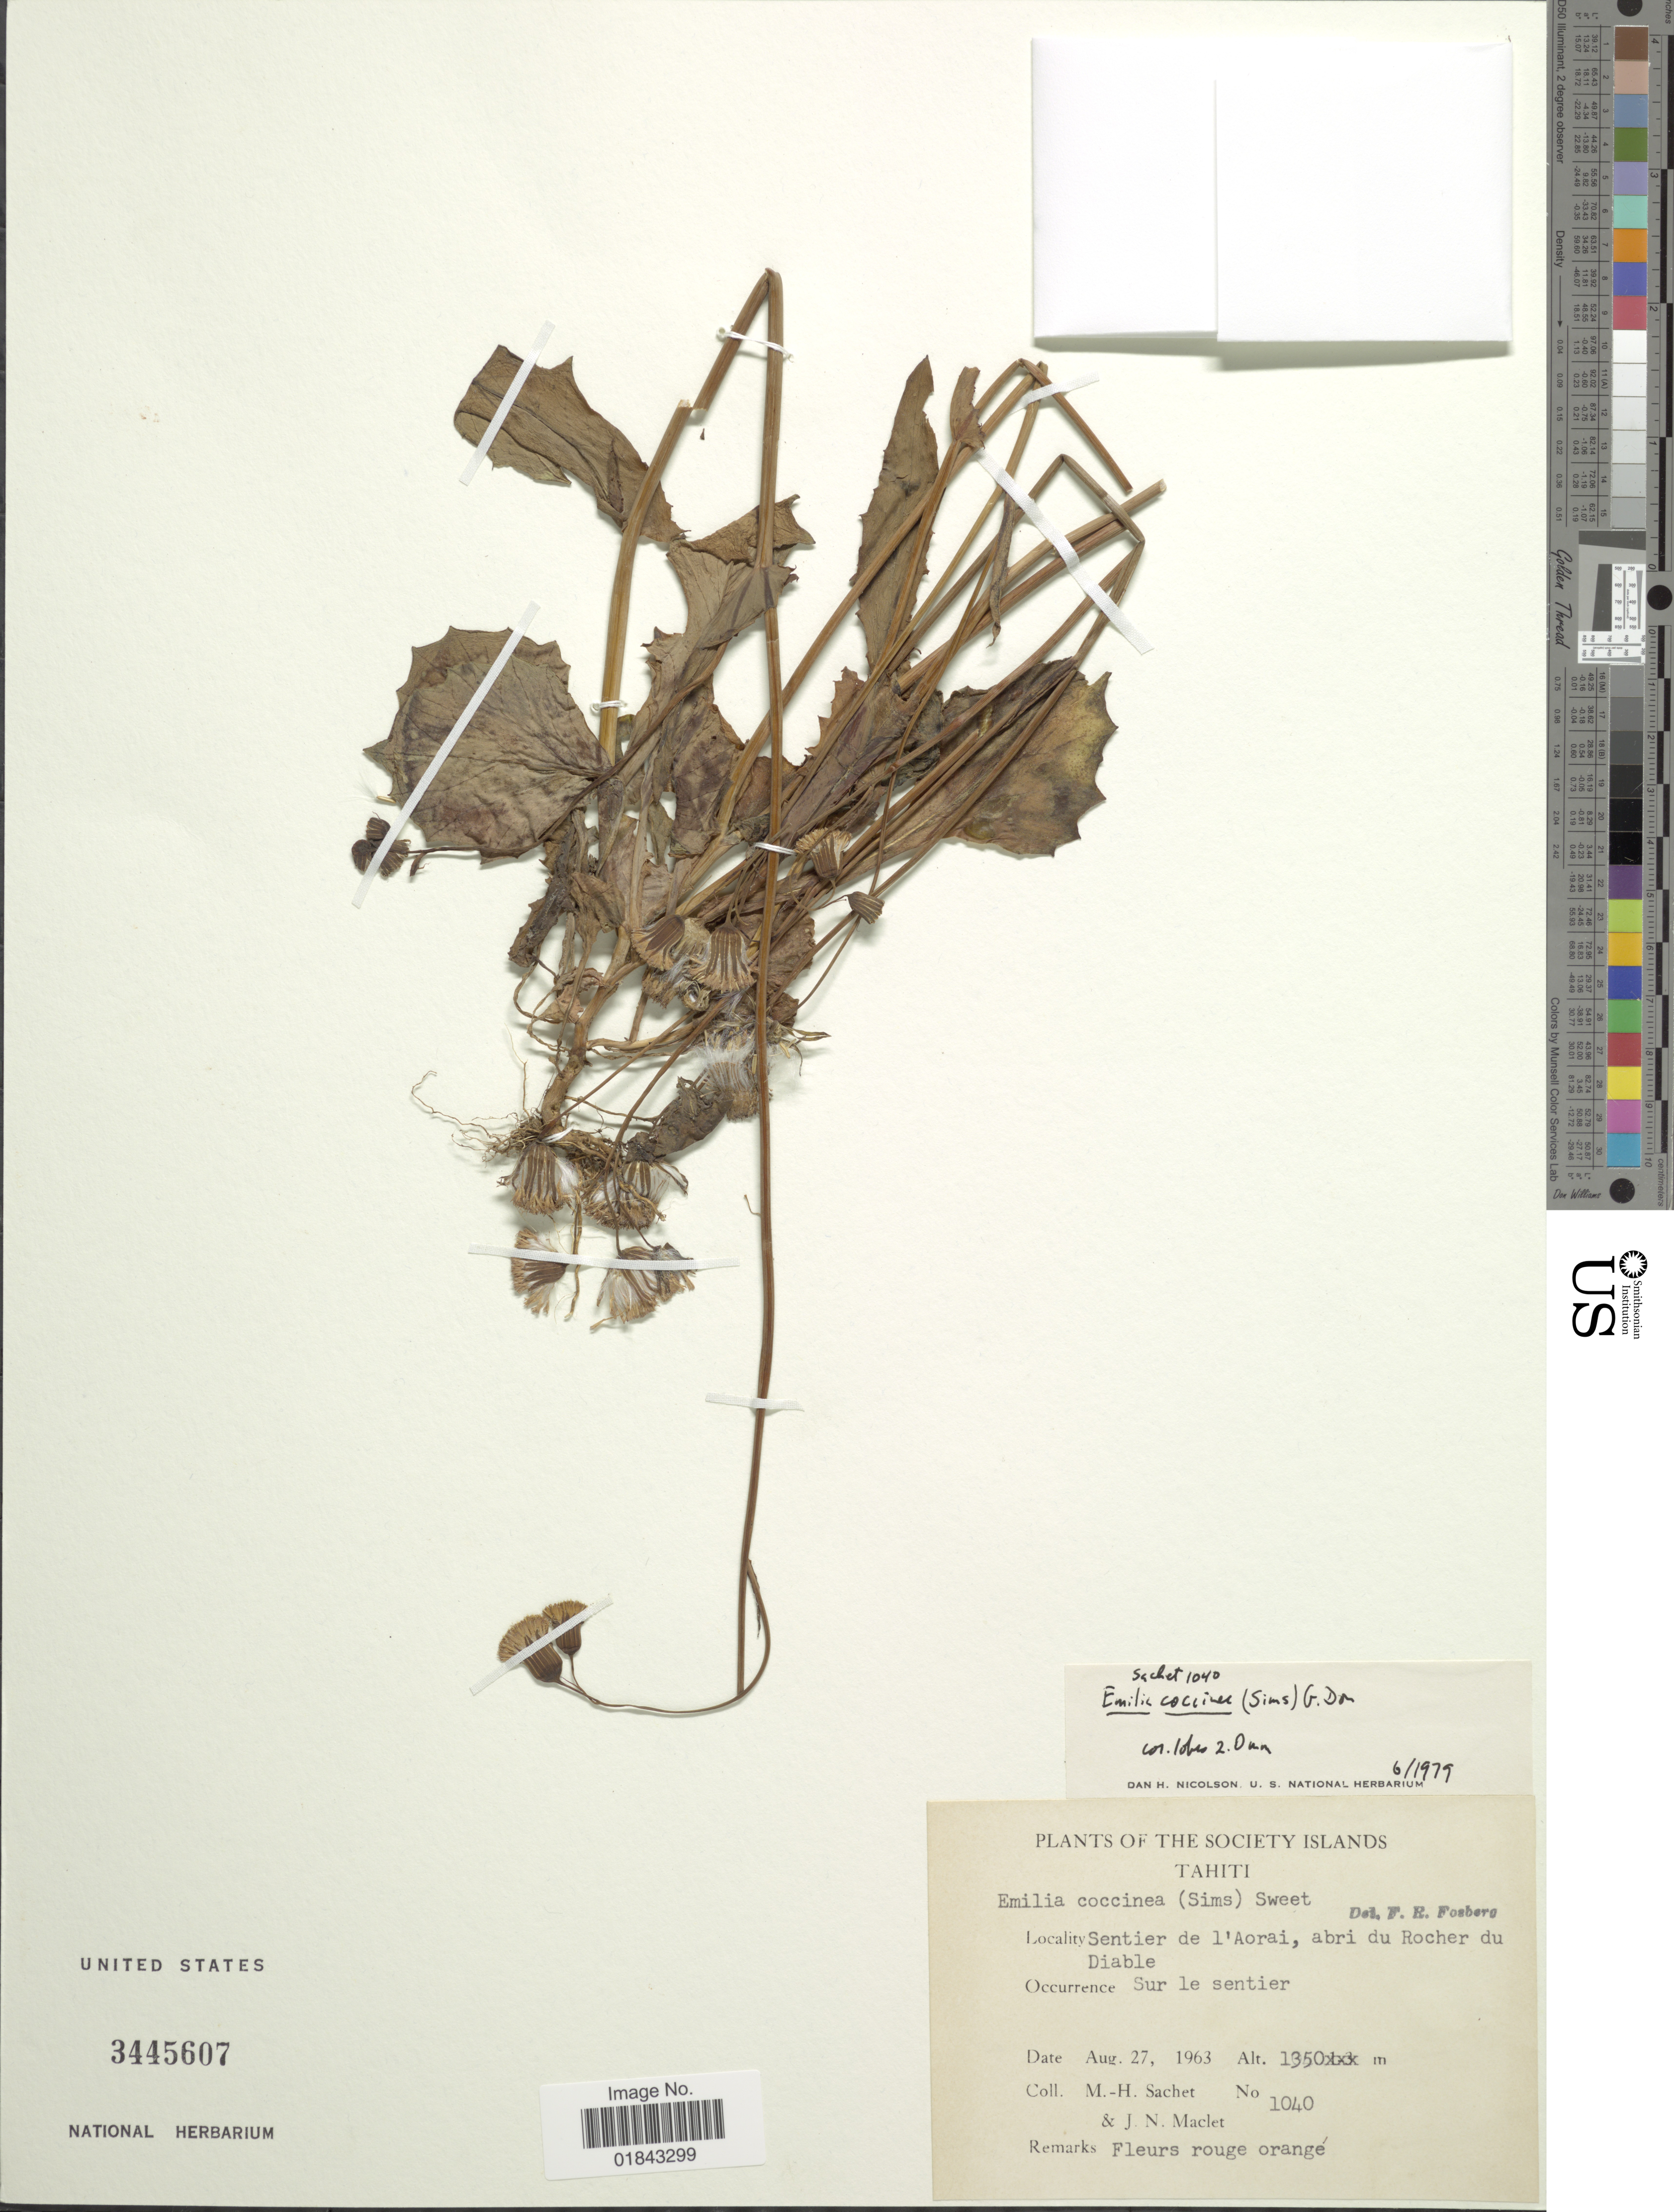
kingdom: Plantae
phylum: Tracheophyta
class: Magnoliopsida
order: Asterales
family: Asteraceae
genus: Emilia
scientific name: Emilia coccinea (Sims) Sweet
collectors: M.-H. Sachet & J. Maclet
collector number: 1040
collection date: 1963-08-27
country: French Polynesia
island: Tahiti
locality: Society Islands, Tahiti, Sentier de l'Aorai, abri du Rocher du Diable, Sur le senrier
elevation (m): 1350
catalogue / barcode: US 3445607